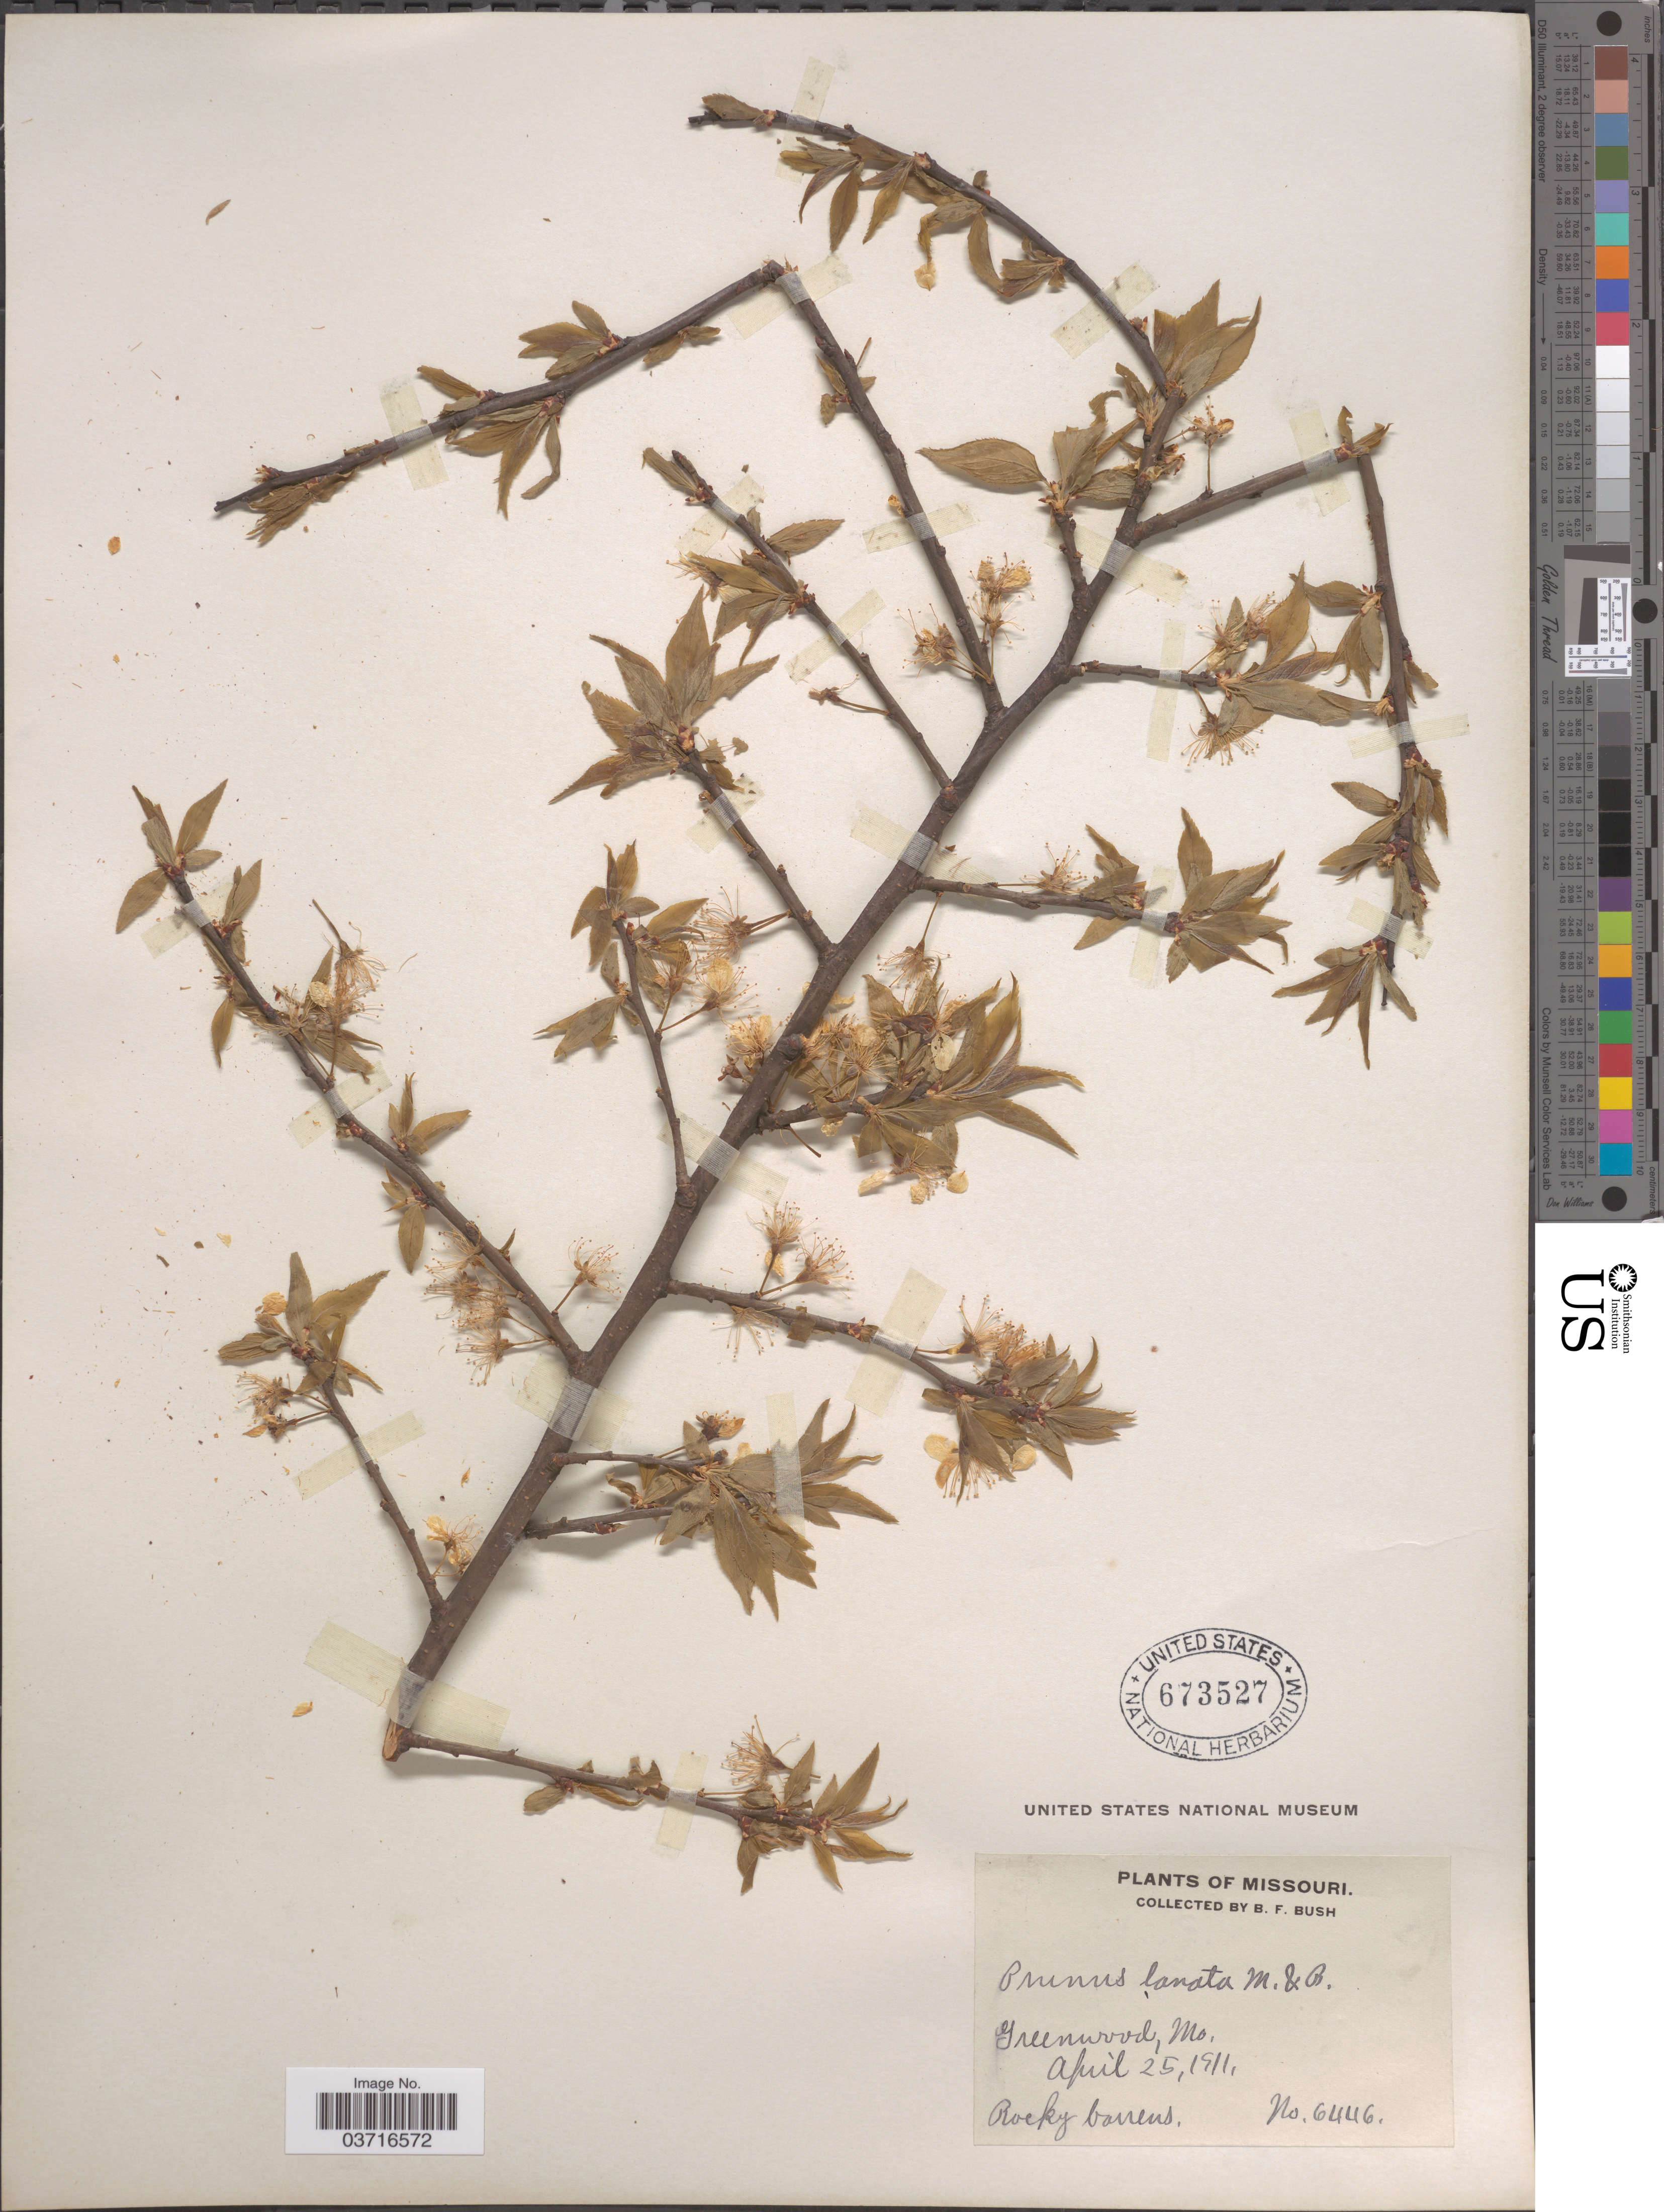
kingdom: Plantae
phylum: Tracheophyta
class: Magnoliopsida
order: Rosales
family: Rosaceae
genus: Prunus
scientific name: Prunus sp.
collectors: B. F. Bush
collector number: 6446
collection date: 1911-04-25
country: United States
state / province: Missouri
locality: Greenwood.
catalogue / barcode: US 673527